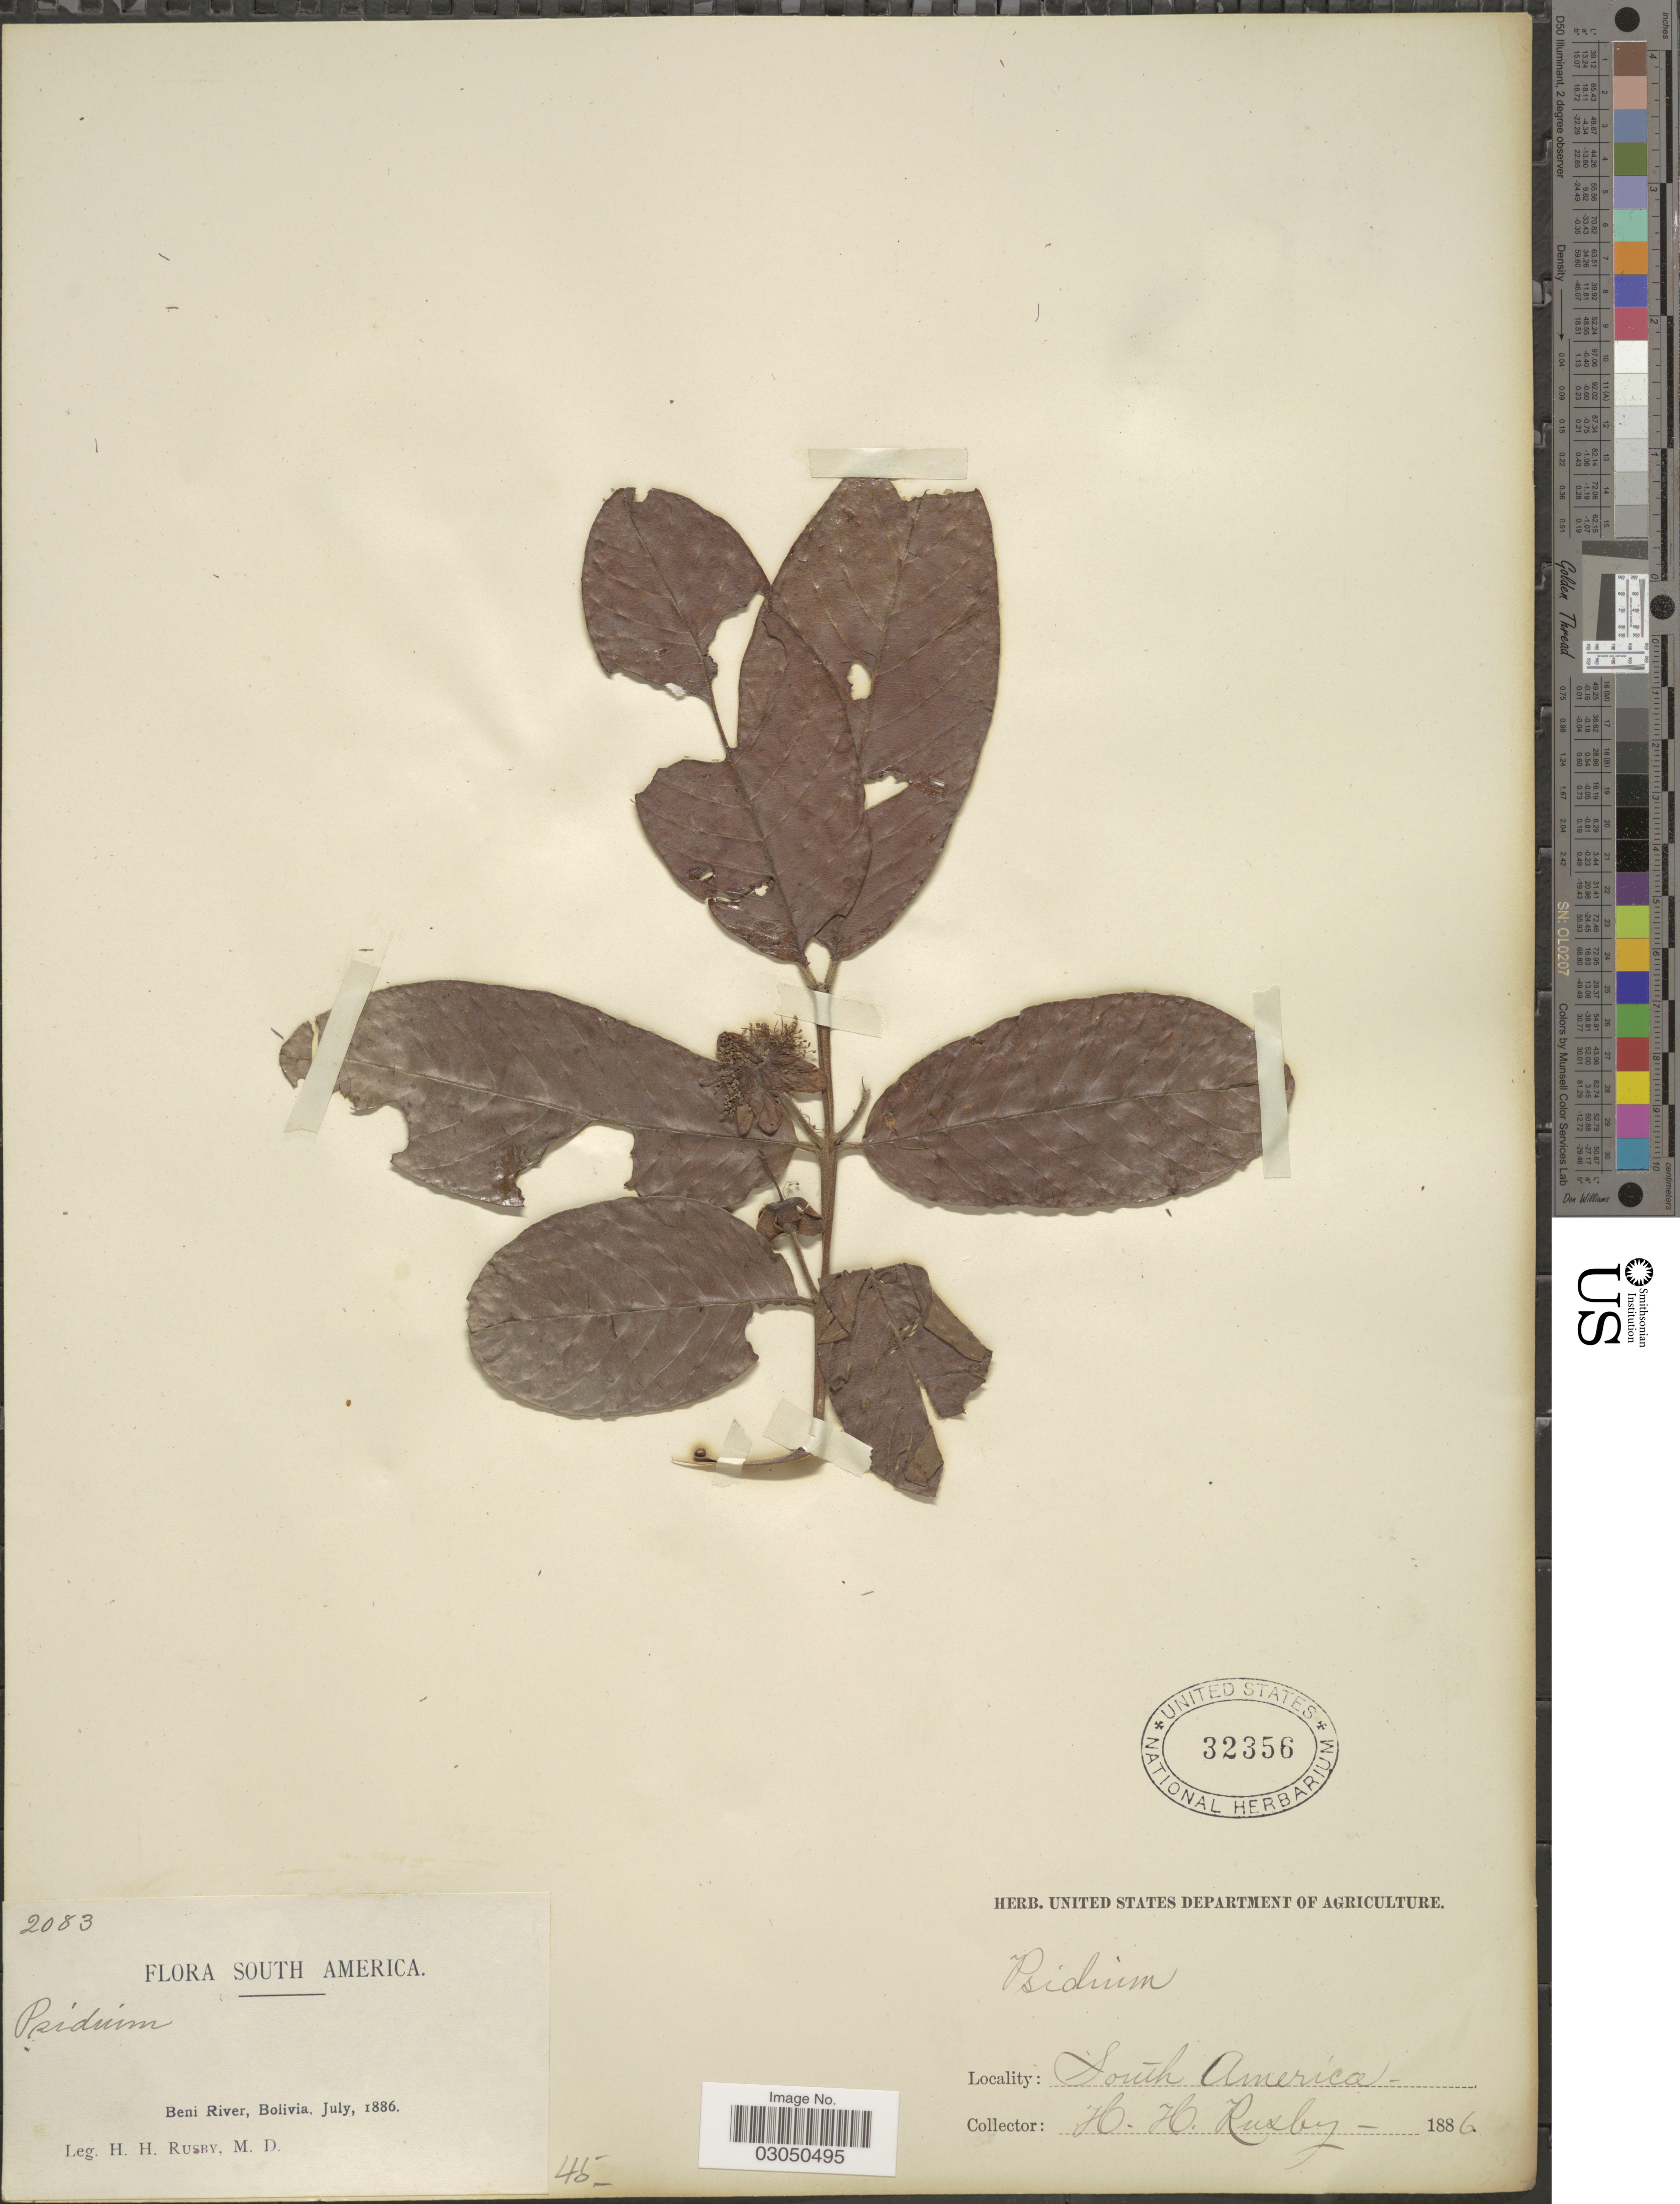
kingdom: Plantae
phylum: Tracheophyta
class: Magnoliopsida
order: Myrtales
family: Myrtaceae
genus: Psidium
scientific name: Psidium guajava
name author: L.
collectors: H. H. Rusby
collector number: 2083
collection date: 1886-07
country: Bolivia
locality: Beni River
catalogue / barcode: US 32356